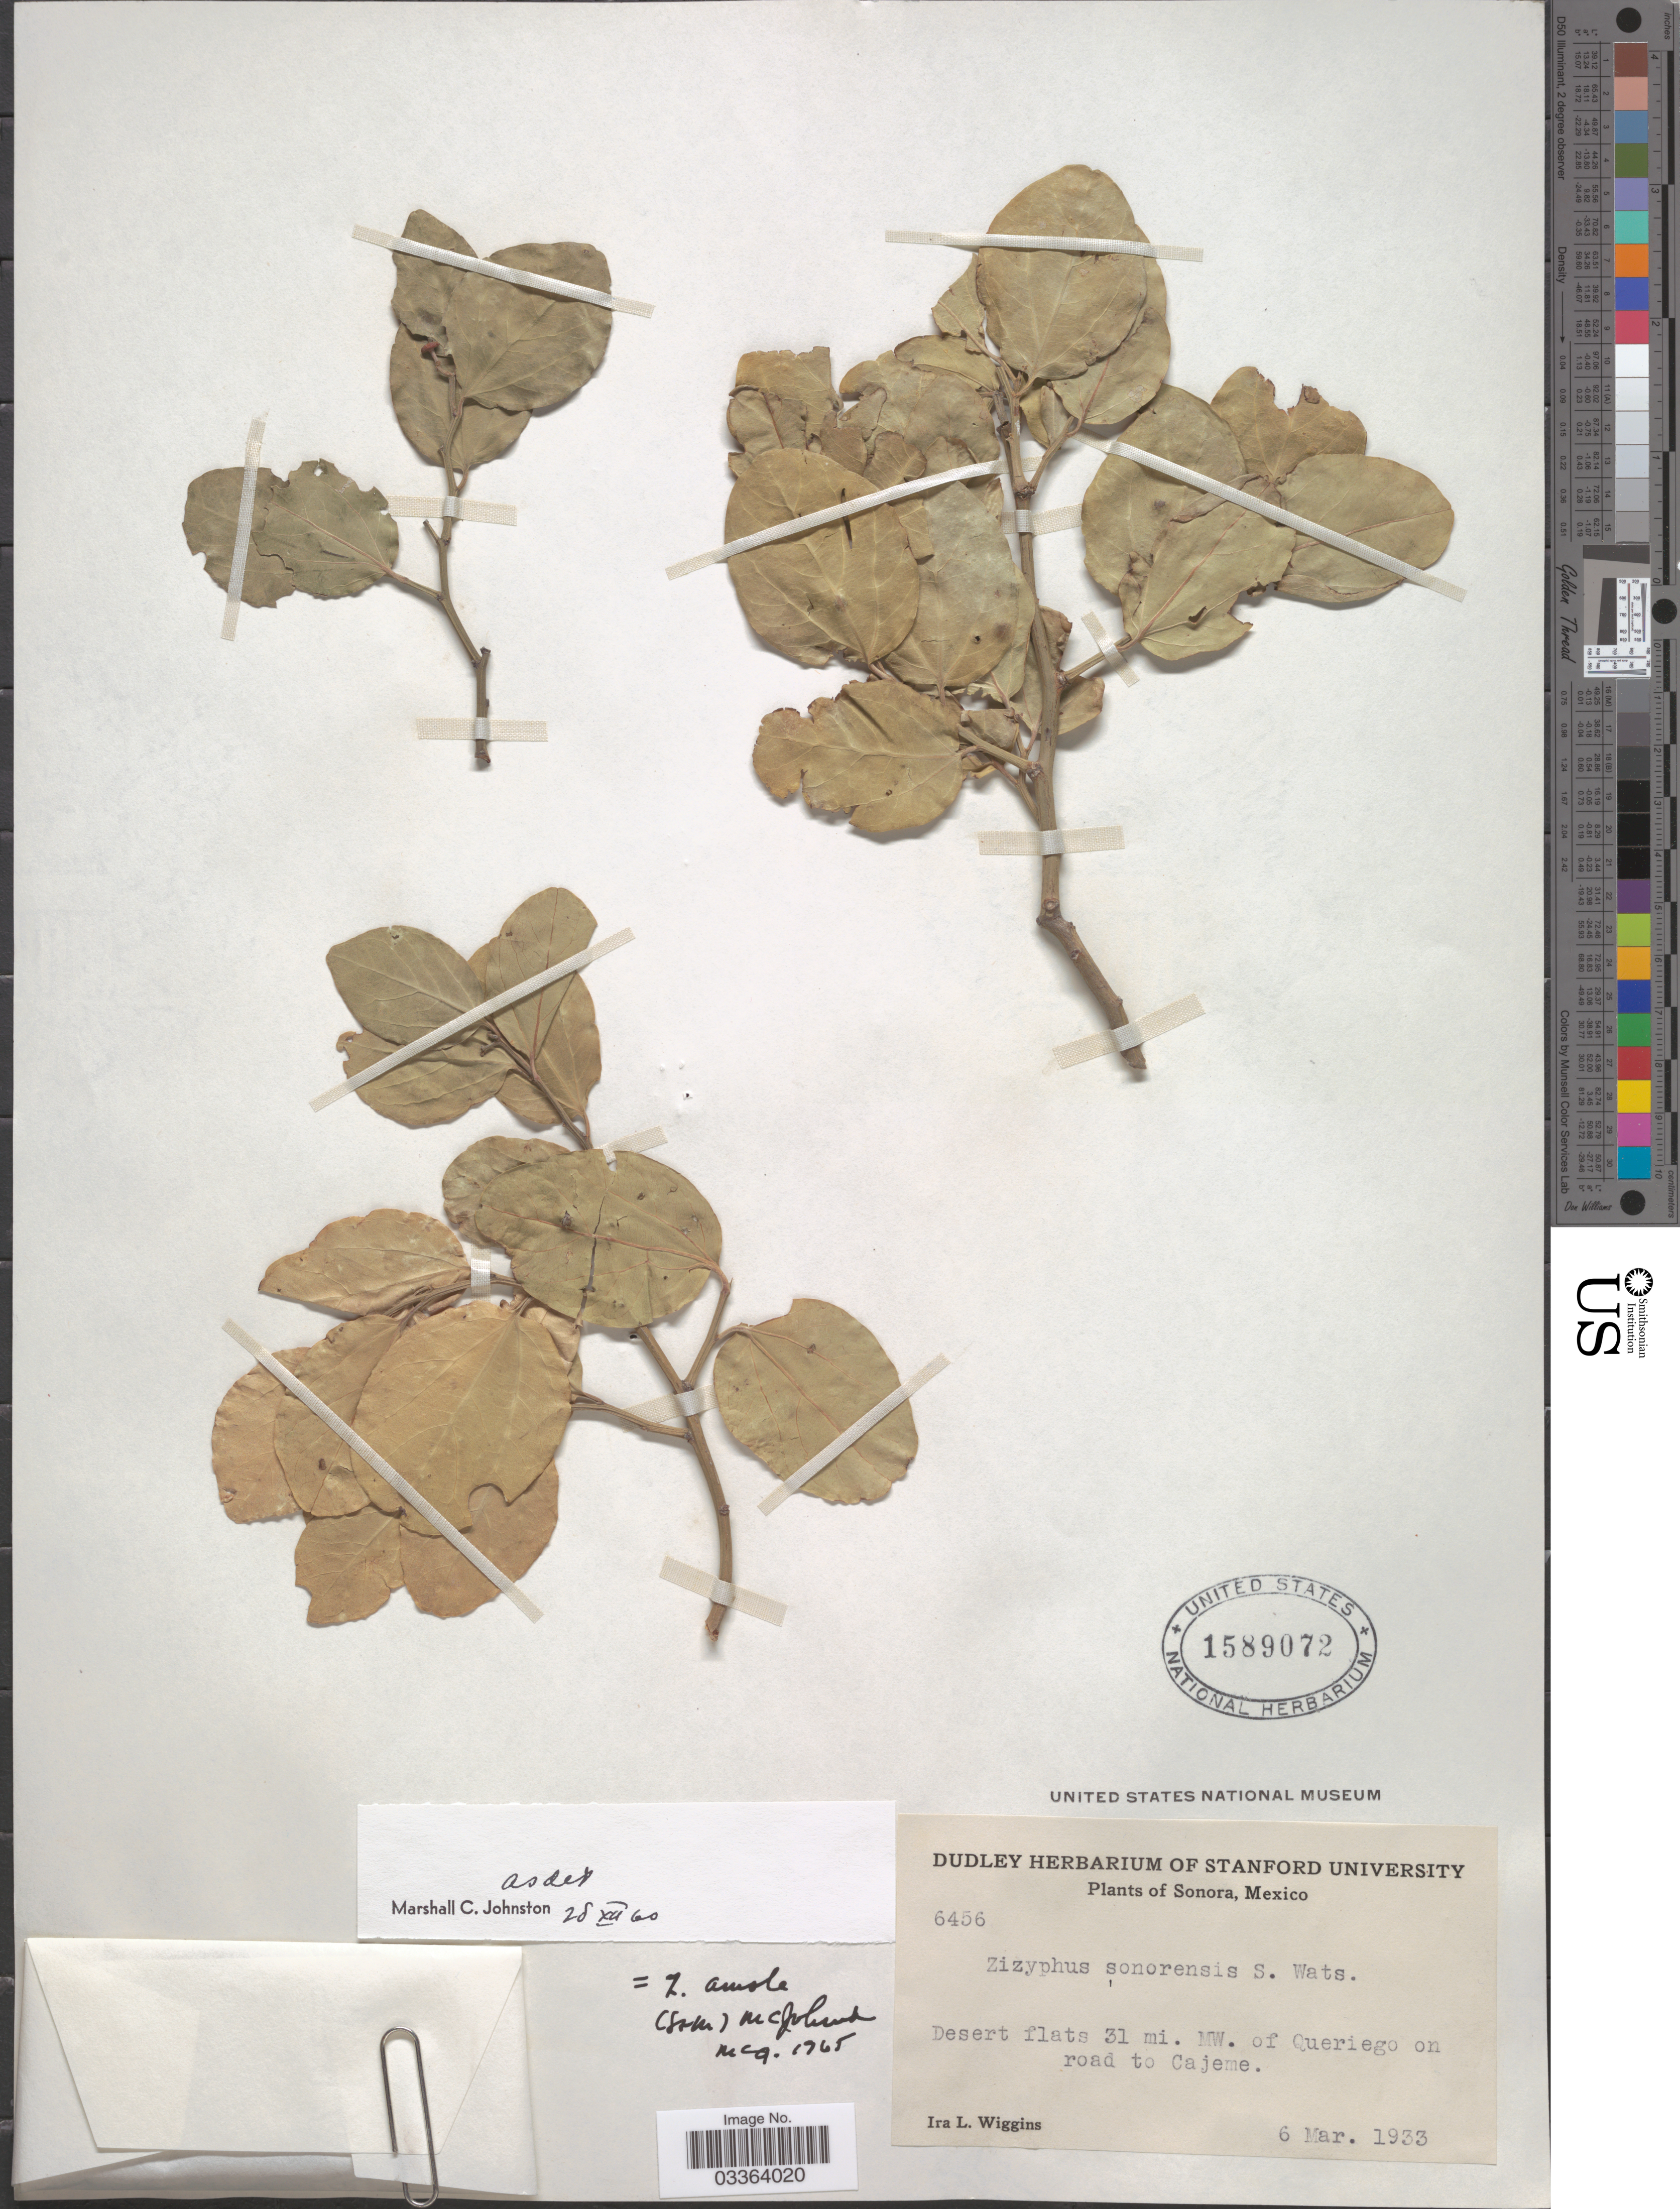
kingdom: Plantae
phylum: Tracheophyta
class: Magnoliopsida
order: Rosales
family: Rhamnaceae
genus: Sarcomphalus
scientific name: Sarcomphalus amole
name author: (Sessé & Moc.) Hauenschild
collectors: I. L. Wiggins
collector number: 6456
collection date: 1933-03-06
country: Mexico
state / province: Sonora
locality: Desert flats 31 mi. MW. of Queriego on road to Cajeme.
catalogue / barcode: US 1589072